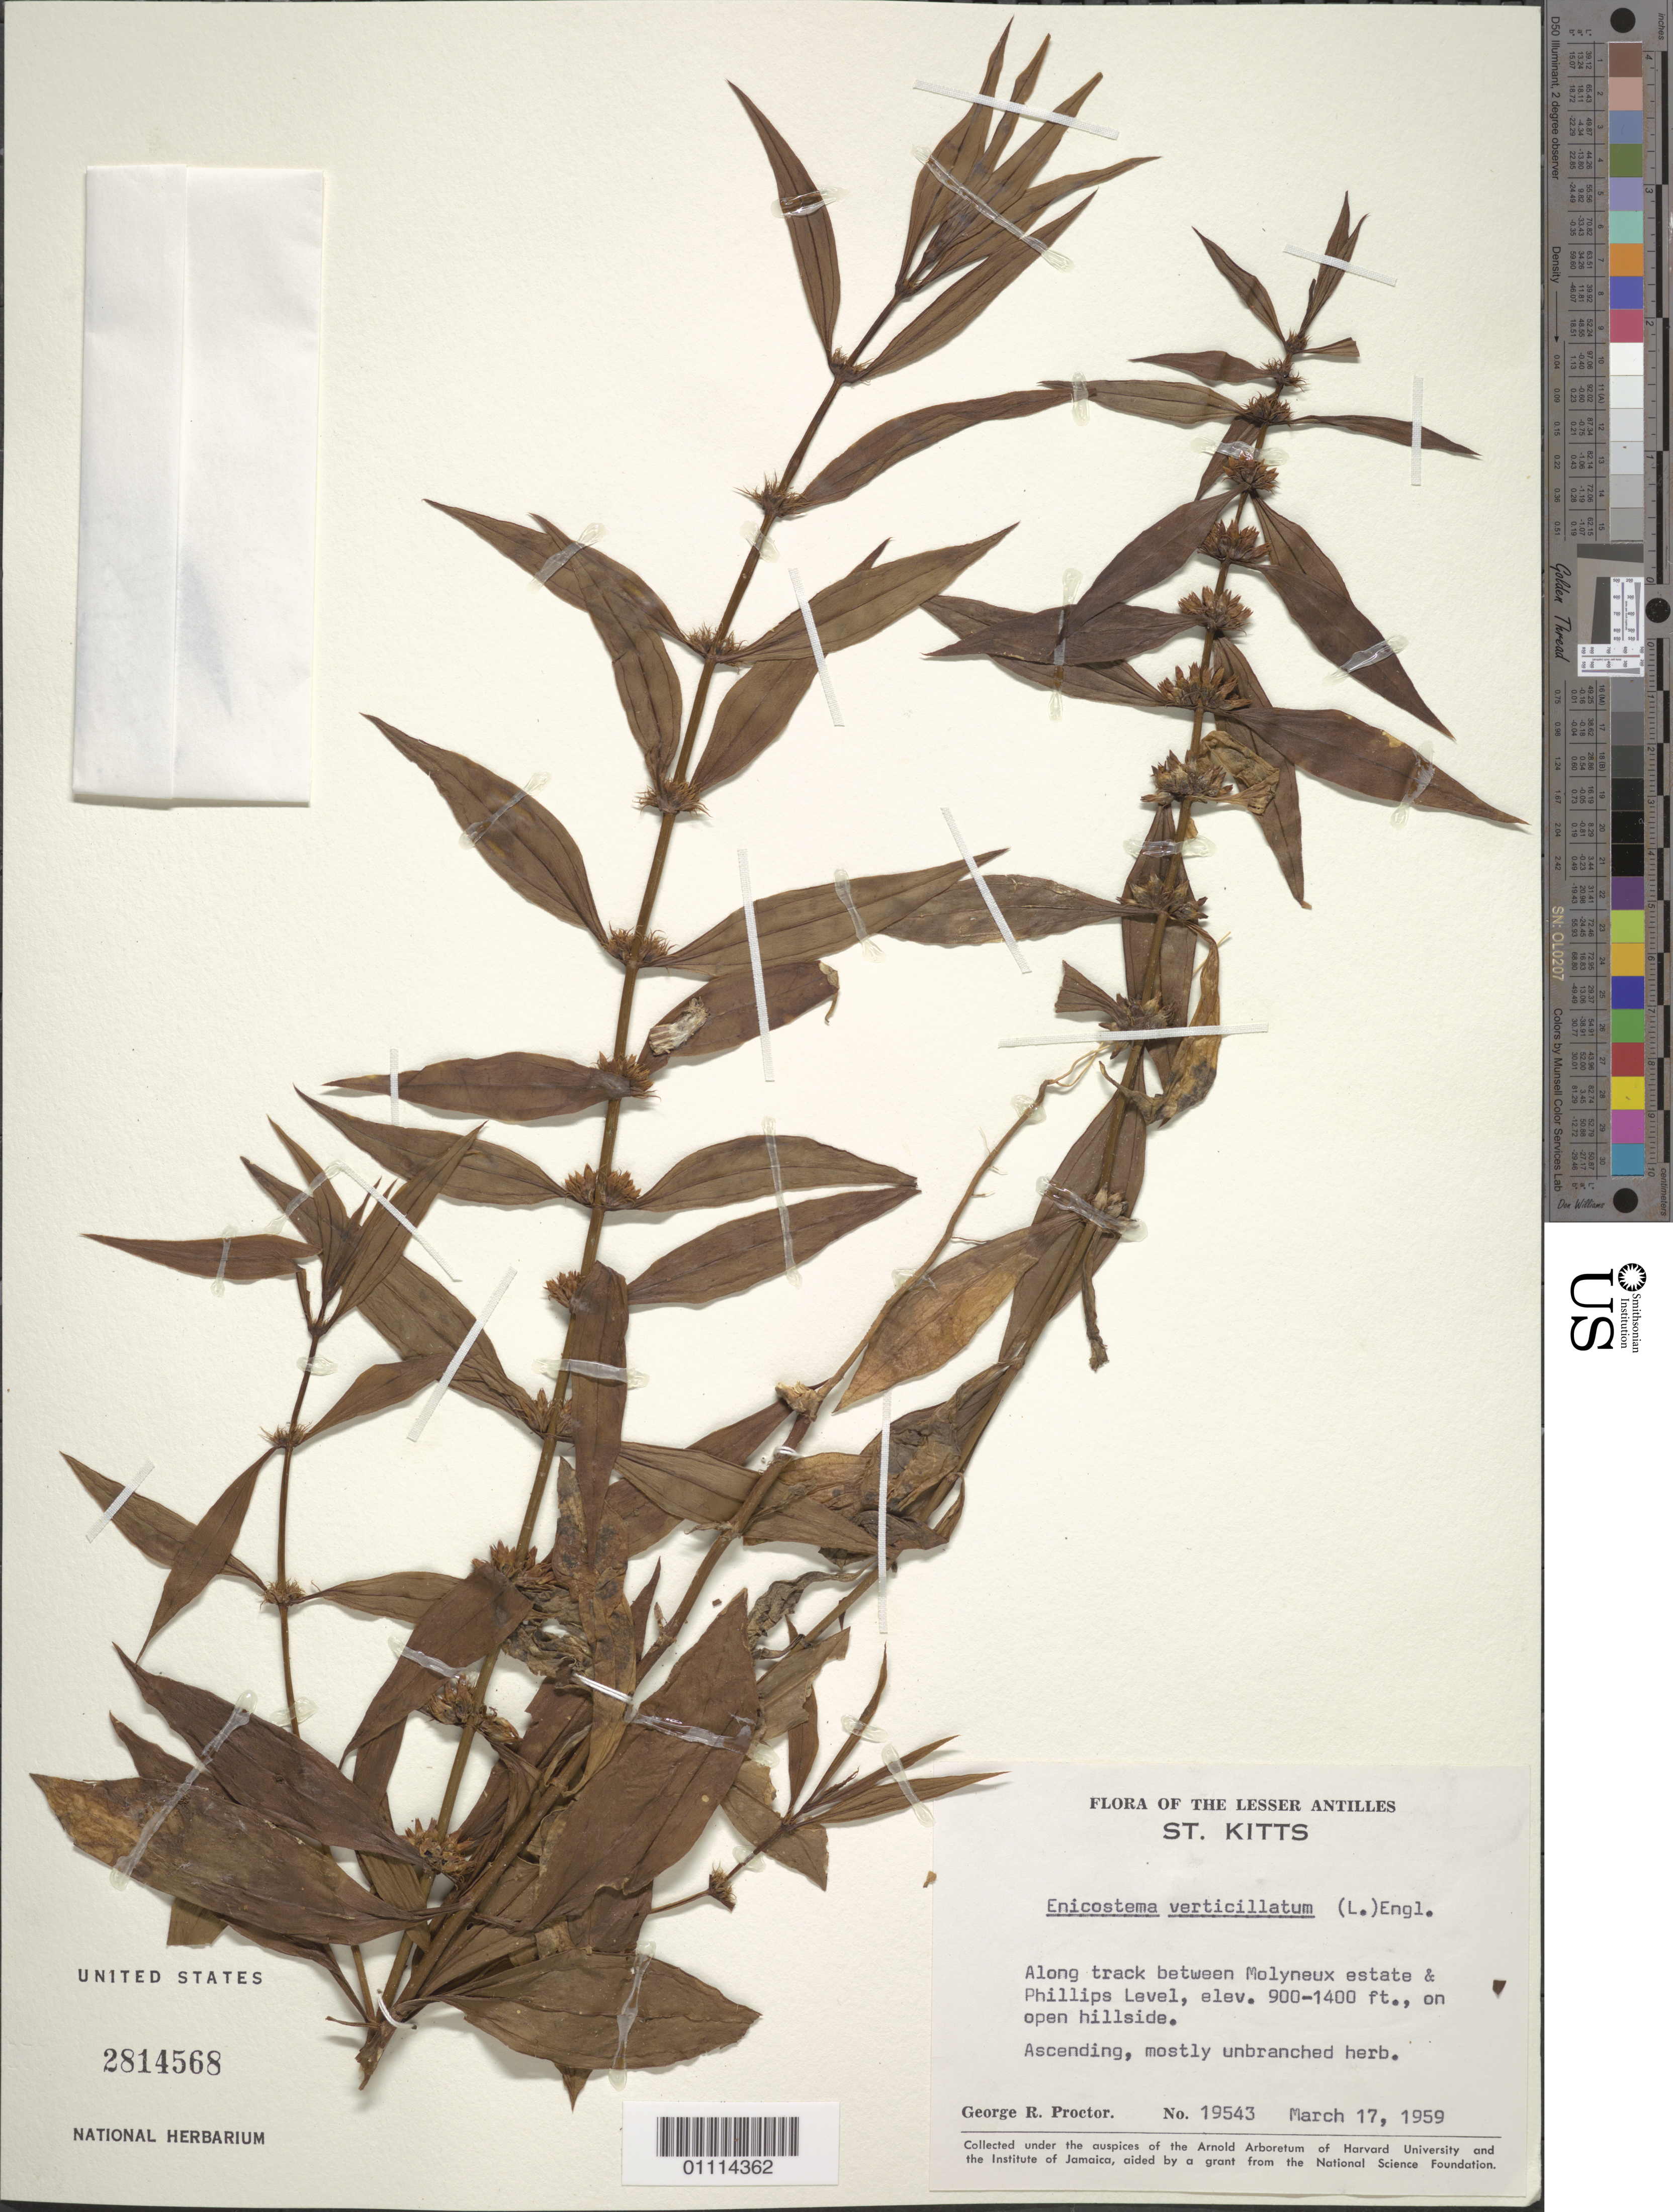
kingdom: Plantae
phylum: Tracheophyta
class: Magnoliopsida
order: Gentianales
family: Gentianaceae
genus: Enicostema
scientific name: Enicostema verticillatum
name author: (L.) Engl.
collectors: G. R. Proctor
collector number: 19543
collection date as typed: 17 Mar 1959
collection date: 1959-03-17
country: St. Christopher-Nevis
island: St. Christopher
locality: Along track between Molyneux estate & Phillips Level, on open hillside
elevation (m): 274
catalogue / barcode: US 2814568